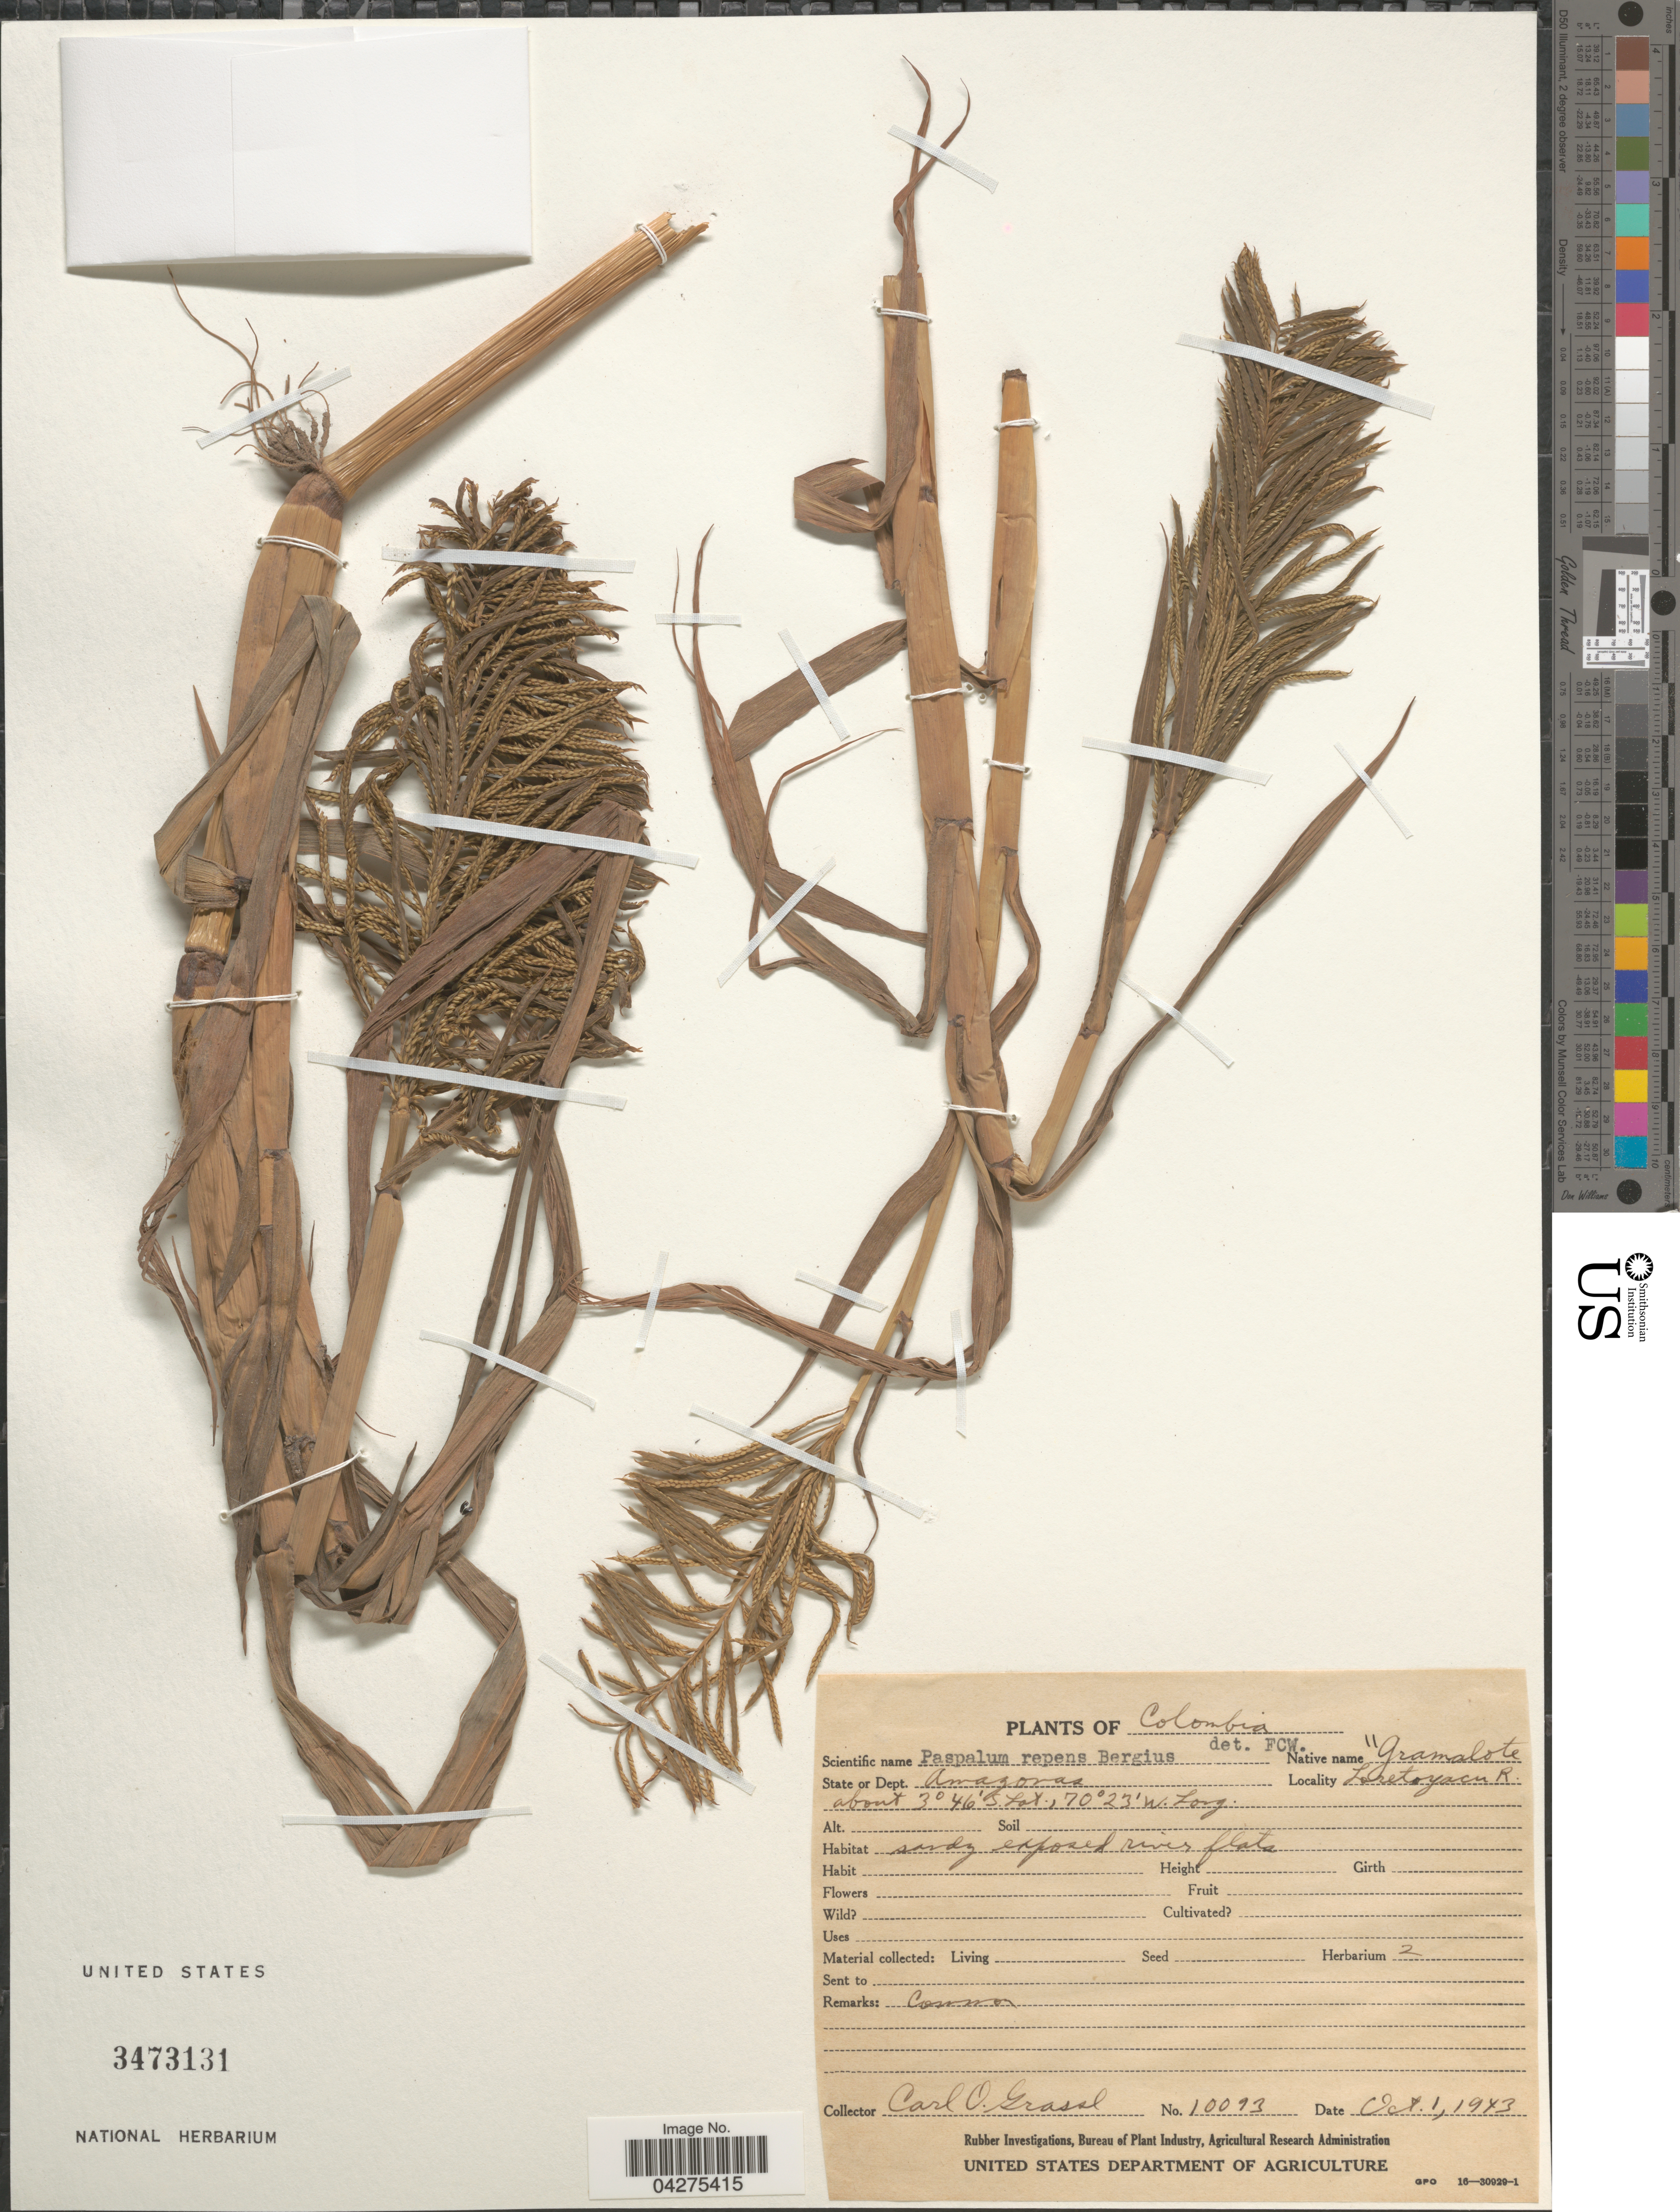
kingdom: Plantae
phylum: Tracheophyta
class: Liliopsida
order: Poales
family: Poaceae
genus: Paspalum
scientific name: Paspalum repens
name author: P.J. Bergius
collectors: C. Grassl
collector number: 10093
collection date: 1943-10-01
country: Colombia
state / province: Amazônas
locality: Dept. Amazonas. Loretoyacu R.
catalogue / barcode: US 3473131